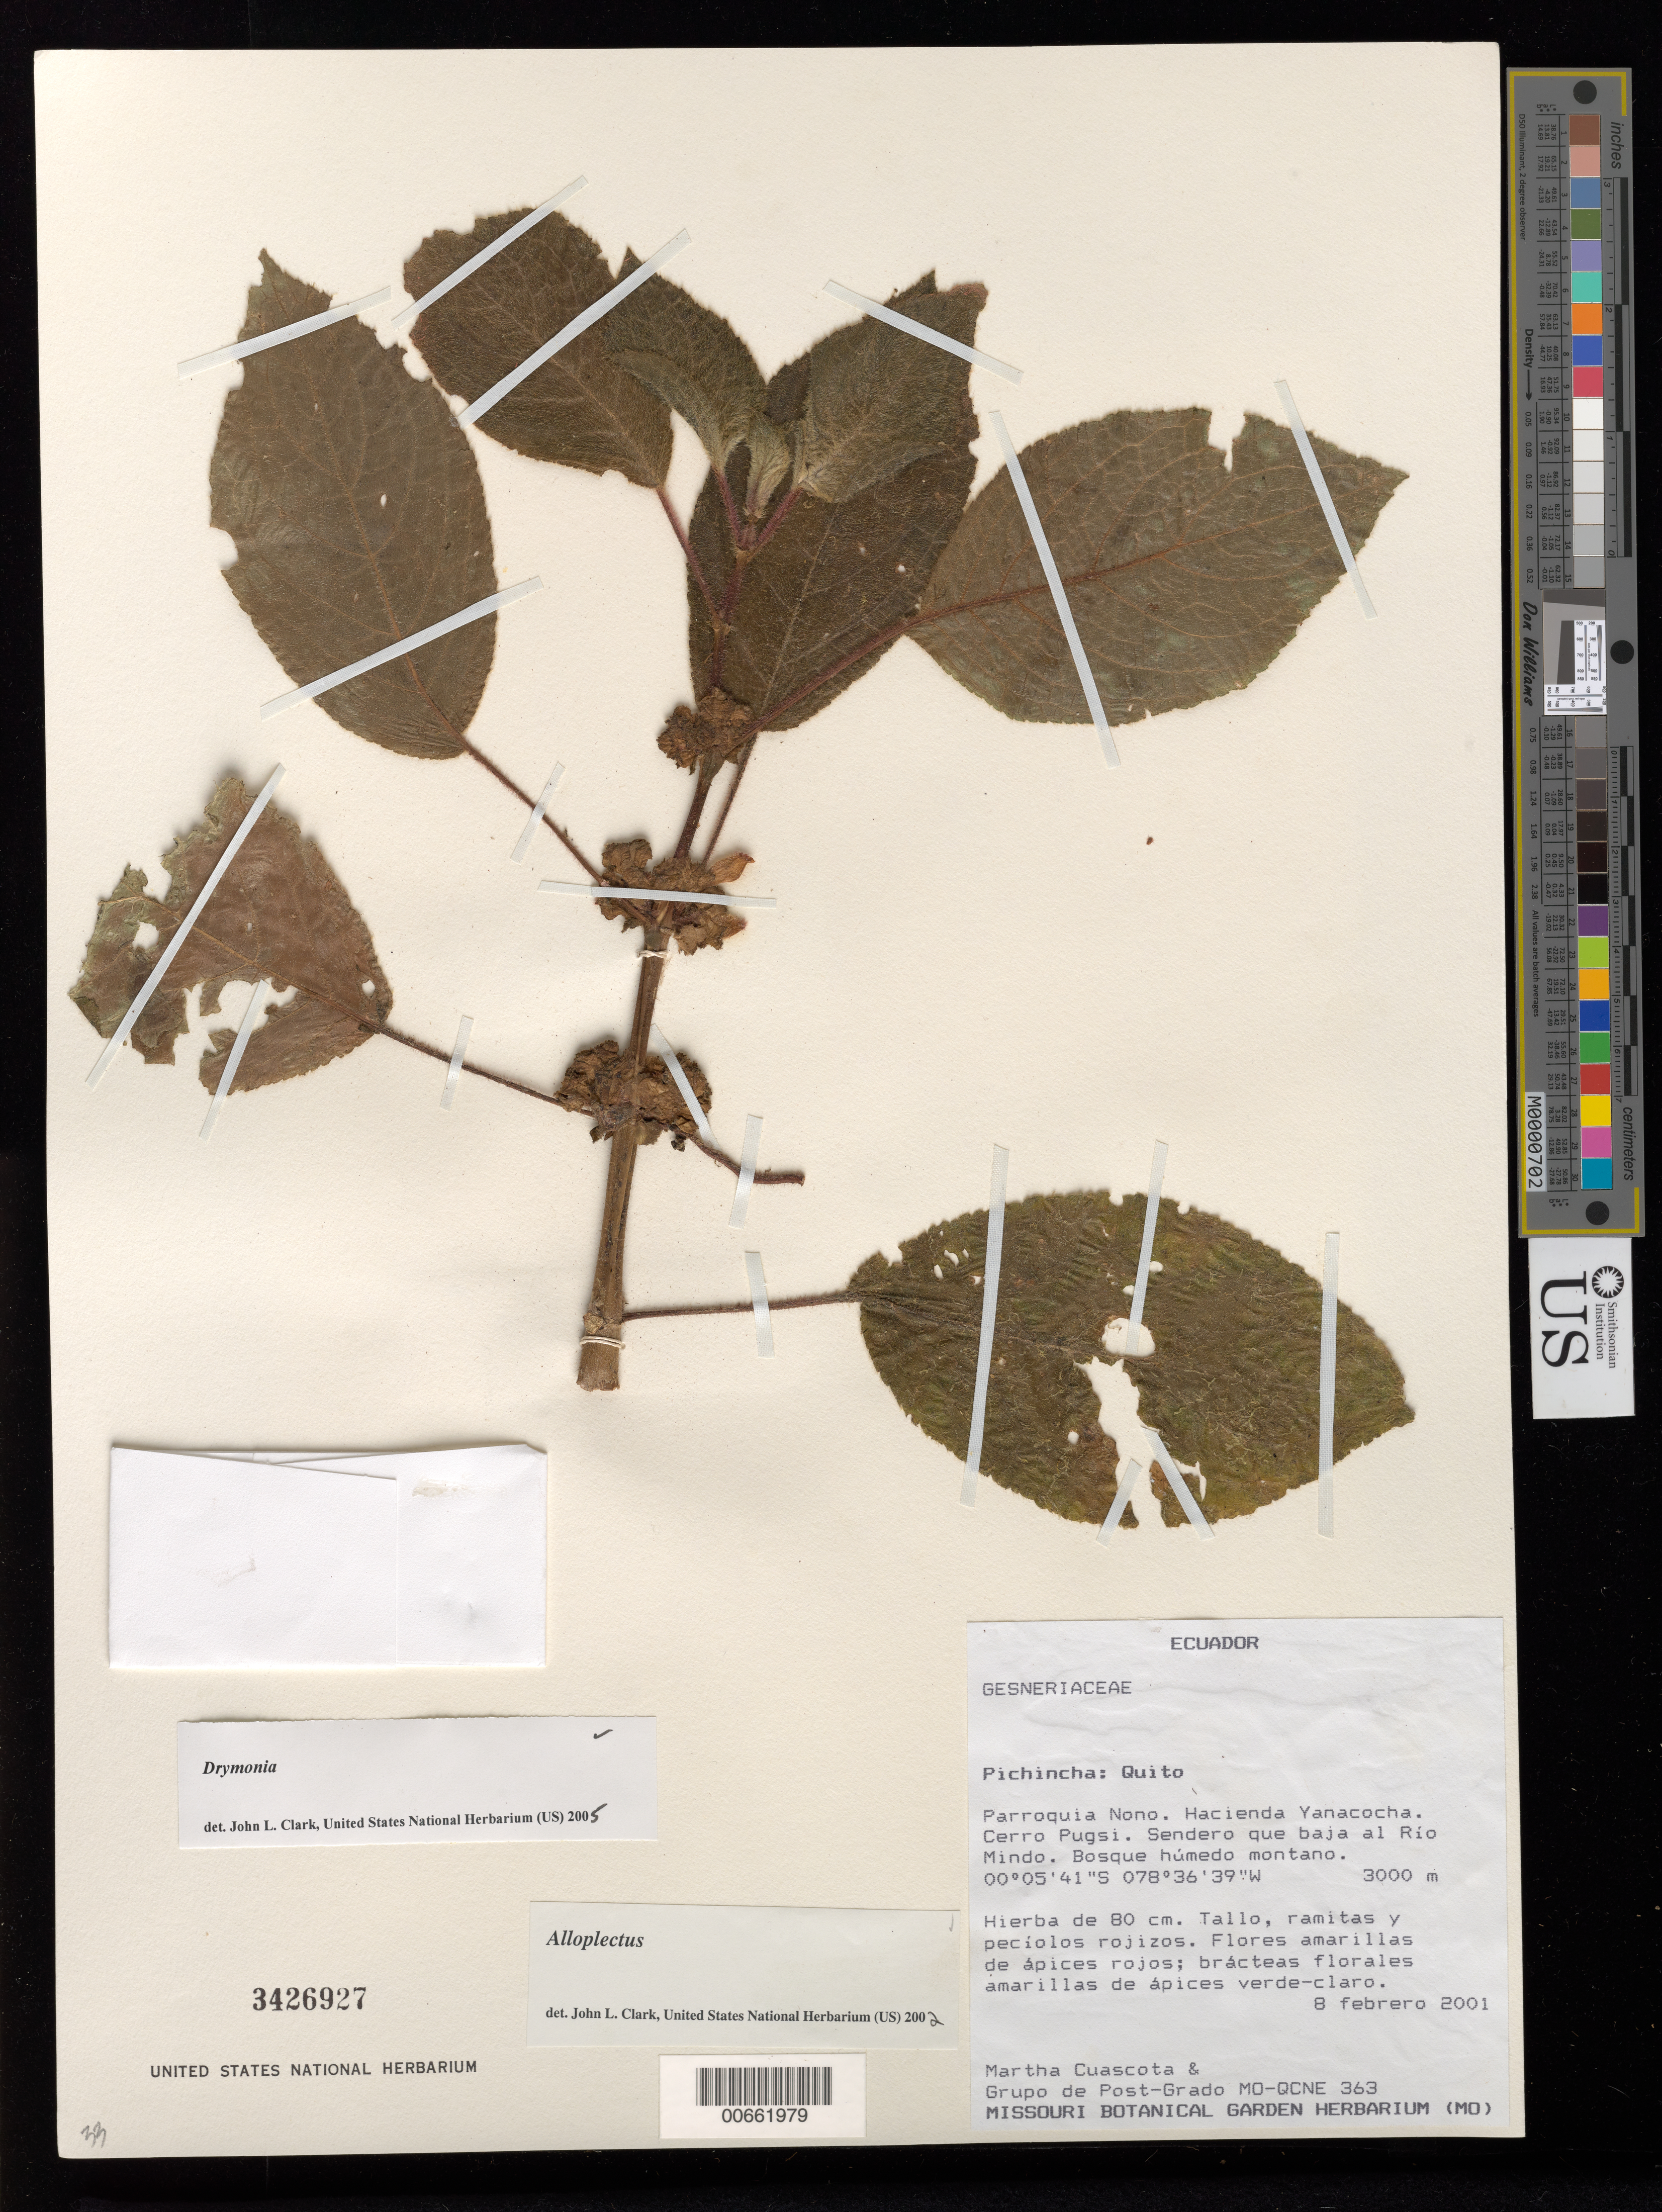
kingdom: Plantae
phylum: Tracheophyta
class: Magnoliopsida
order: Lamiales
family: Gesneriaceae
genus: Alloplectus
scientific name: Alloplectus sp.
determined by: Clark, J. L., (SEL), The Marie Selby Botanical Garden (UNITED STATES)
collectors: M. Cuascota & Grupo Post-Grado MO-QCNE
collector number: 363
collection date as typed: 08 Feb 2001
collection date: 2001-02-08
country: Ecuador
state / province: Pichincha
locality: Quito, Parroquia Nono, Hacienda Yanacocha, Cerro Pugsi, sendero que baja al Río Mindo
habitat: Bosque húmedo montano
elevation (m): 3000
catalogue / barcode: US 3426927